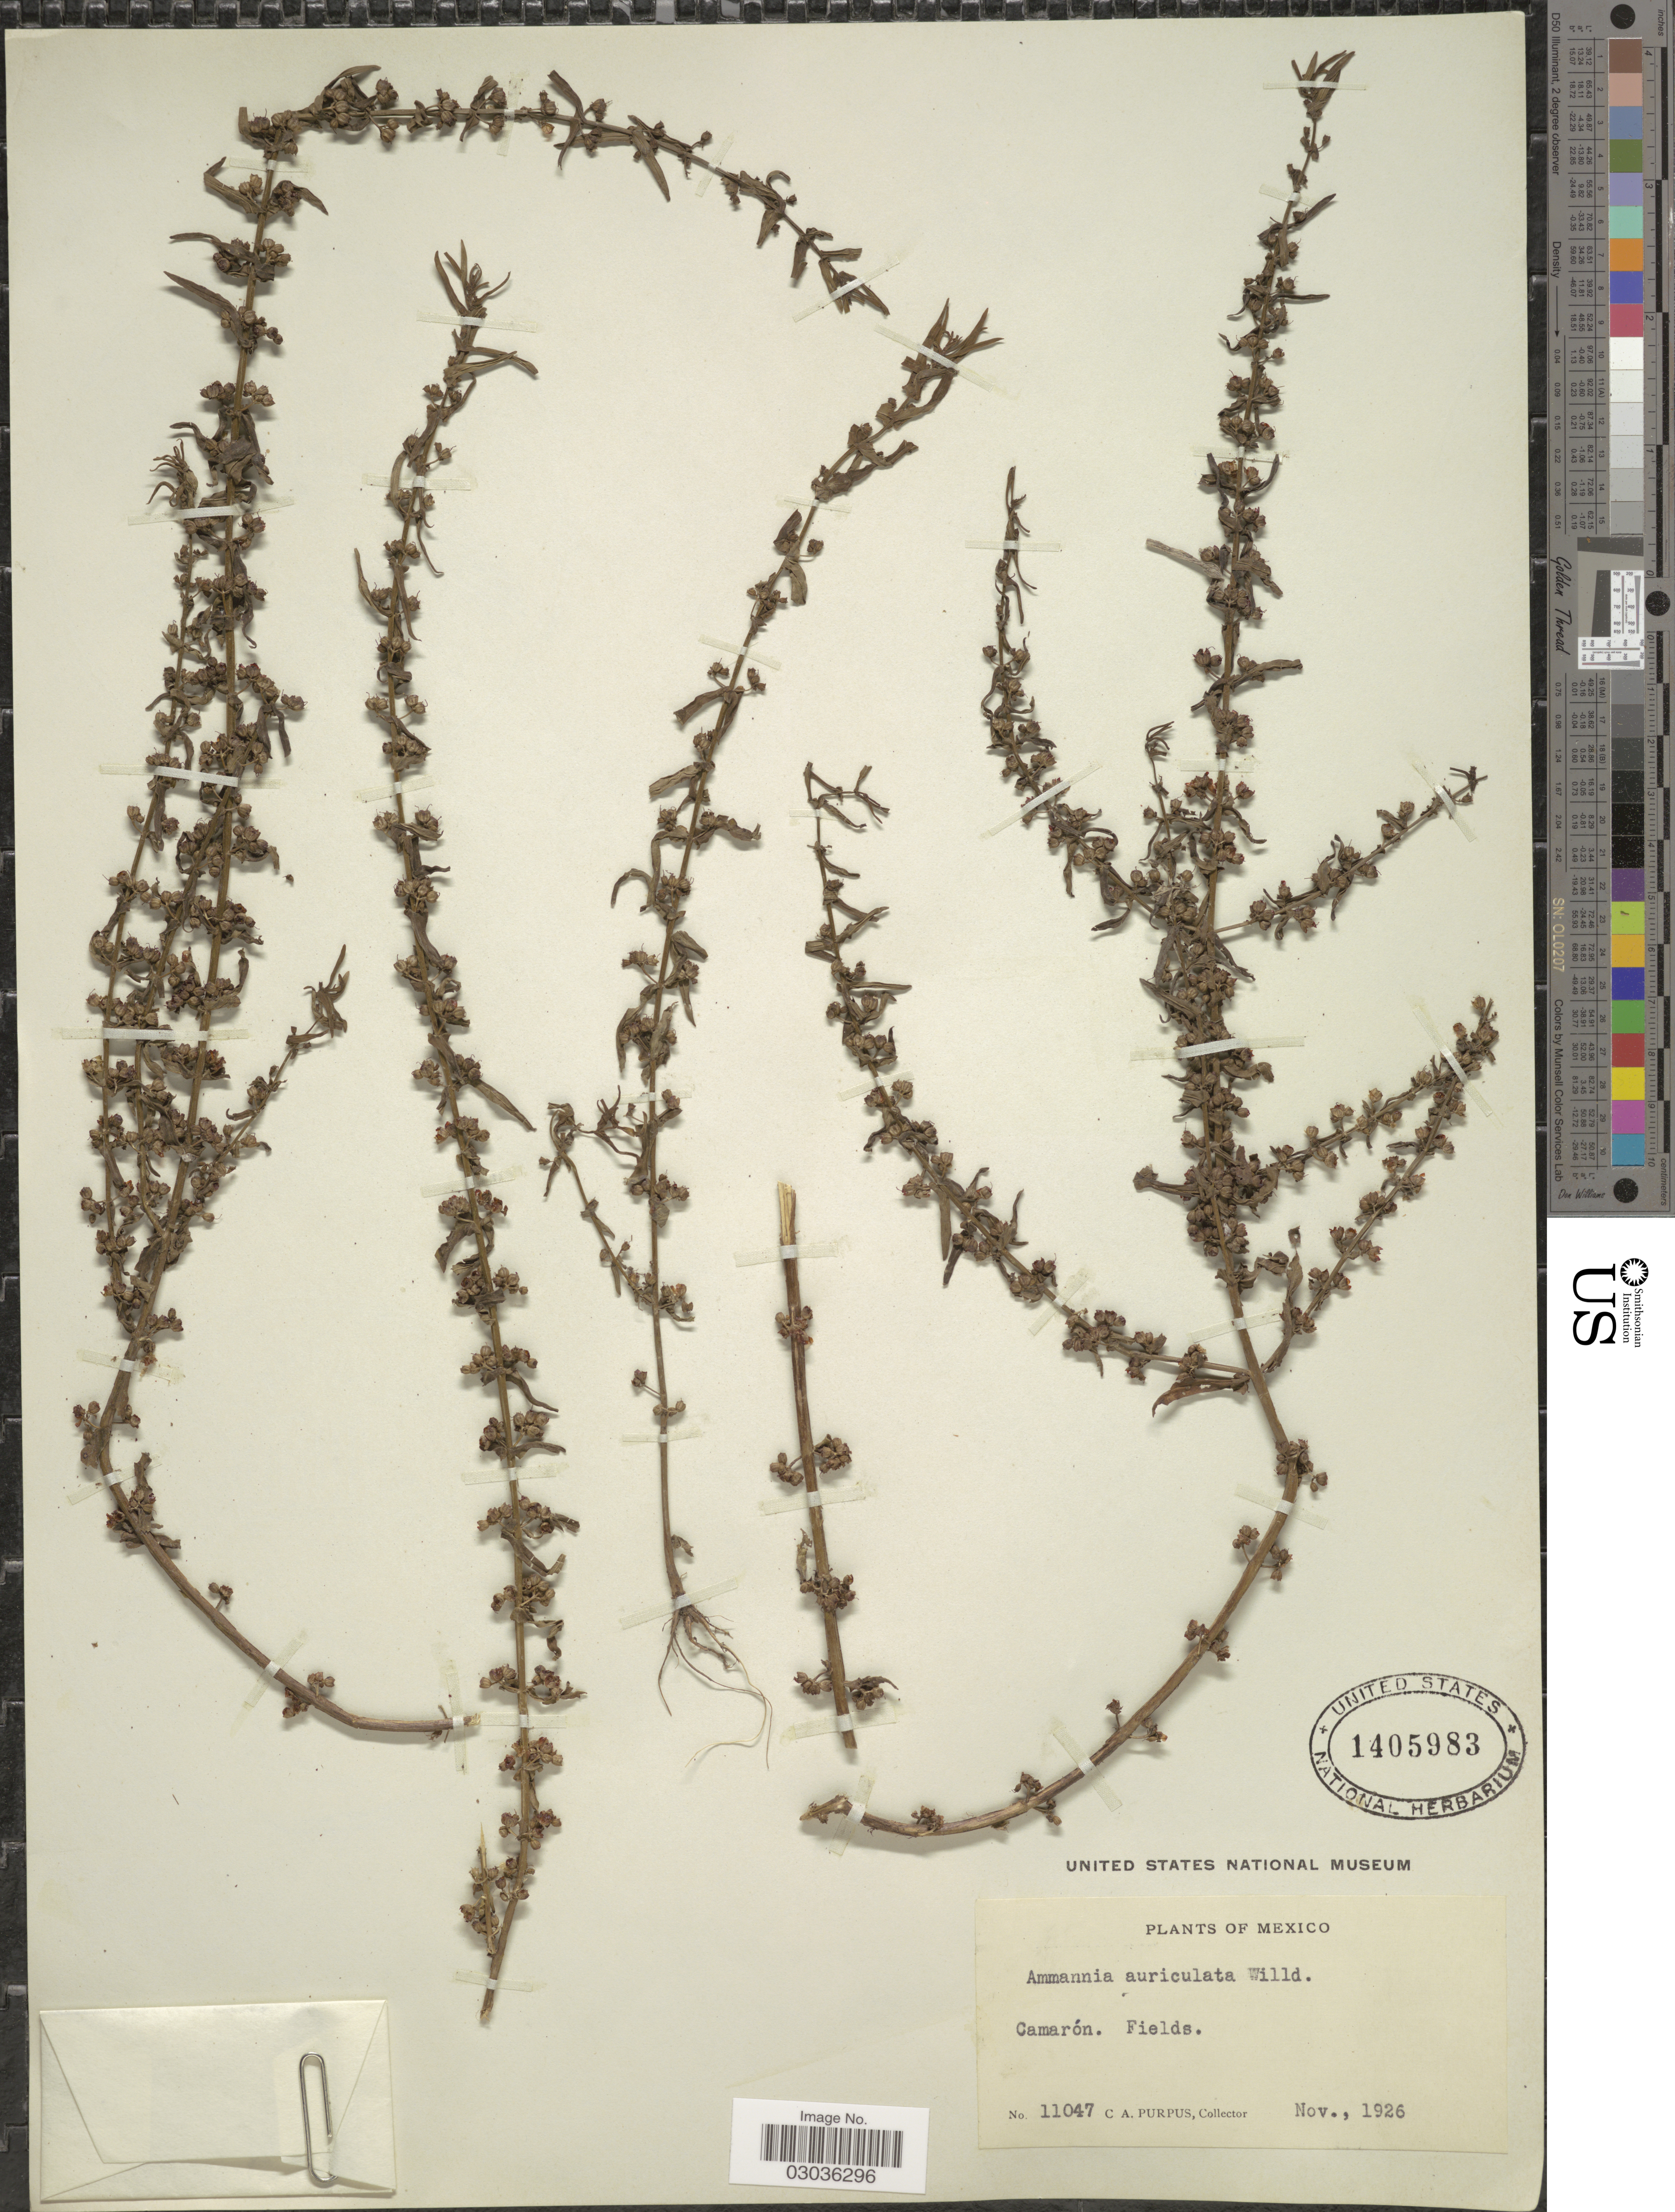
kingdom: Plantae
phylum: Tracheophyta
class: Magnoliopsida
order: Myrtales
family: Lythraceae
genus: Ammannia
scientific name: Ammannia auriculata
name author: Willd.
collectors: C. A. Purpus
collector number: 11047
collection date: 1926-11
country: Mexico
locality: Camarón.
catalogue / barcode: US 1405983